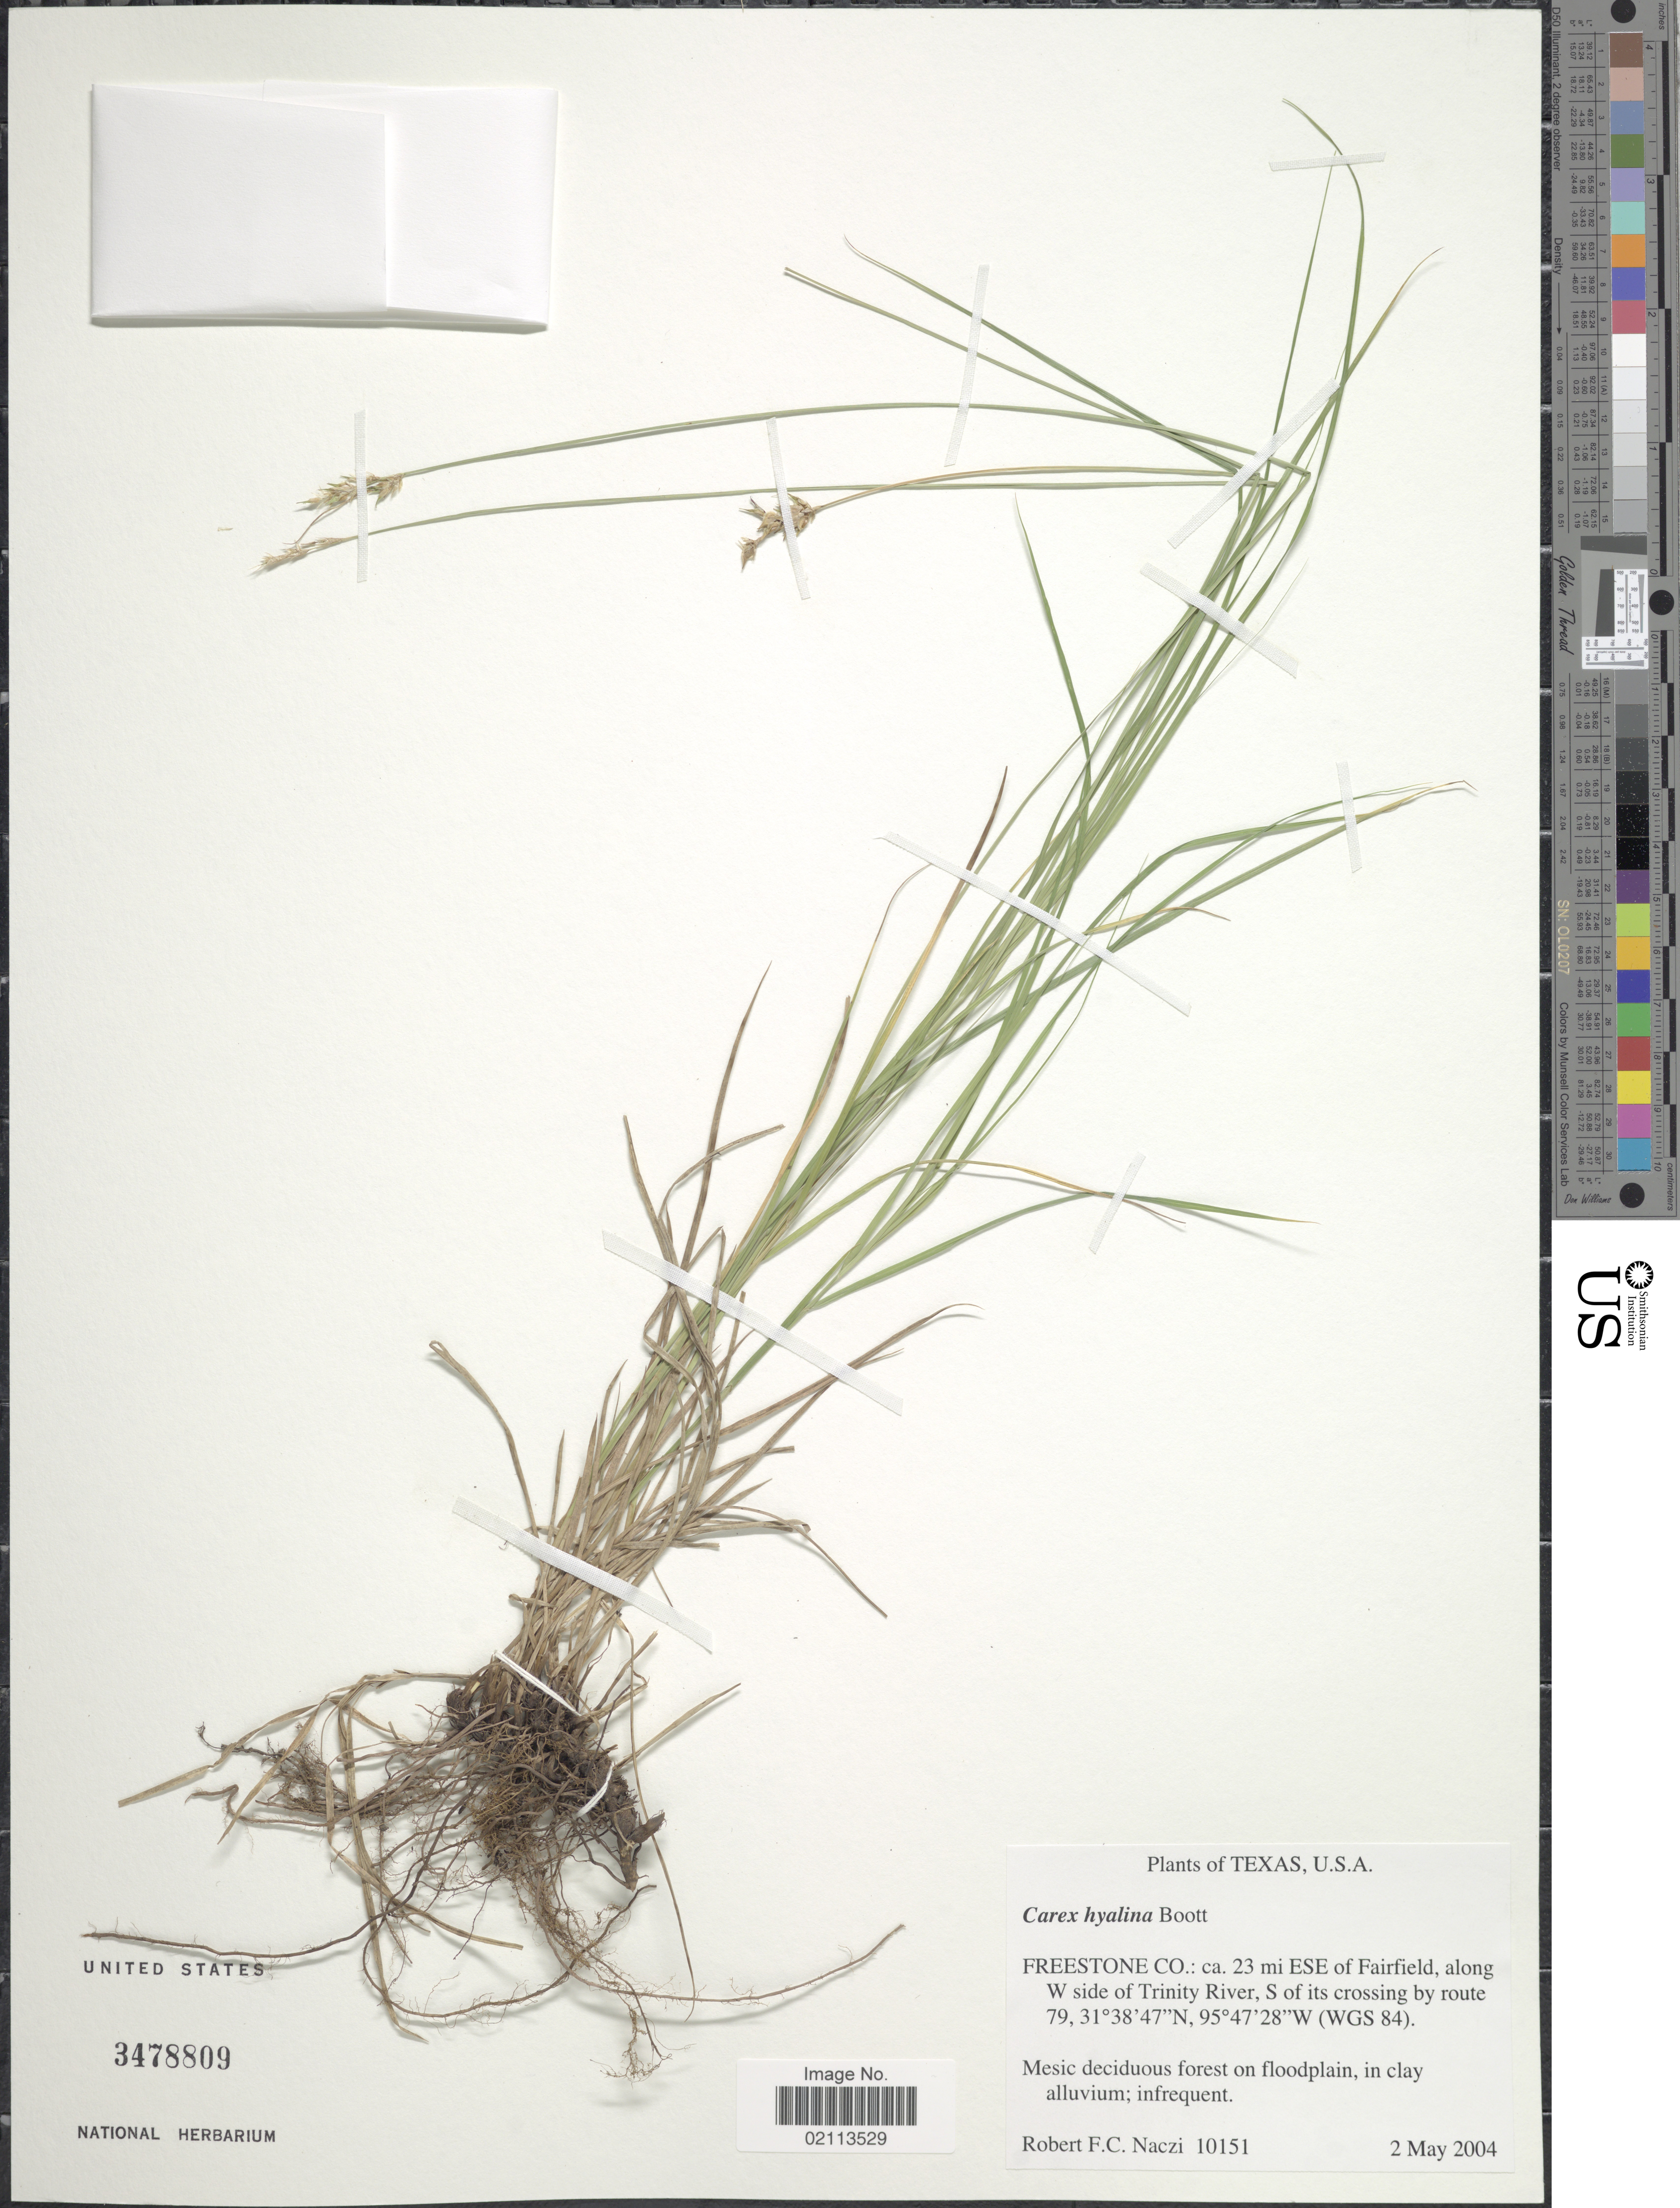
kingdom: Plantae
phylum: Tracheophyta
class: Liliopsida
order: Poales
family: Cyperaceae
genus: Carex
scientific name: Carex hyalina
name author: Boott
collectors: R. F. C. Naczi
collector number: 10151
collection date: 2004-05-02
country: United States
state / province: Texas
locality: Freestone Co: ca 23 mi ESE of Fairfield, along W side of Trinity River, S of its crossing by route 79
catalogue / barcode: US 3478809